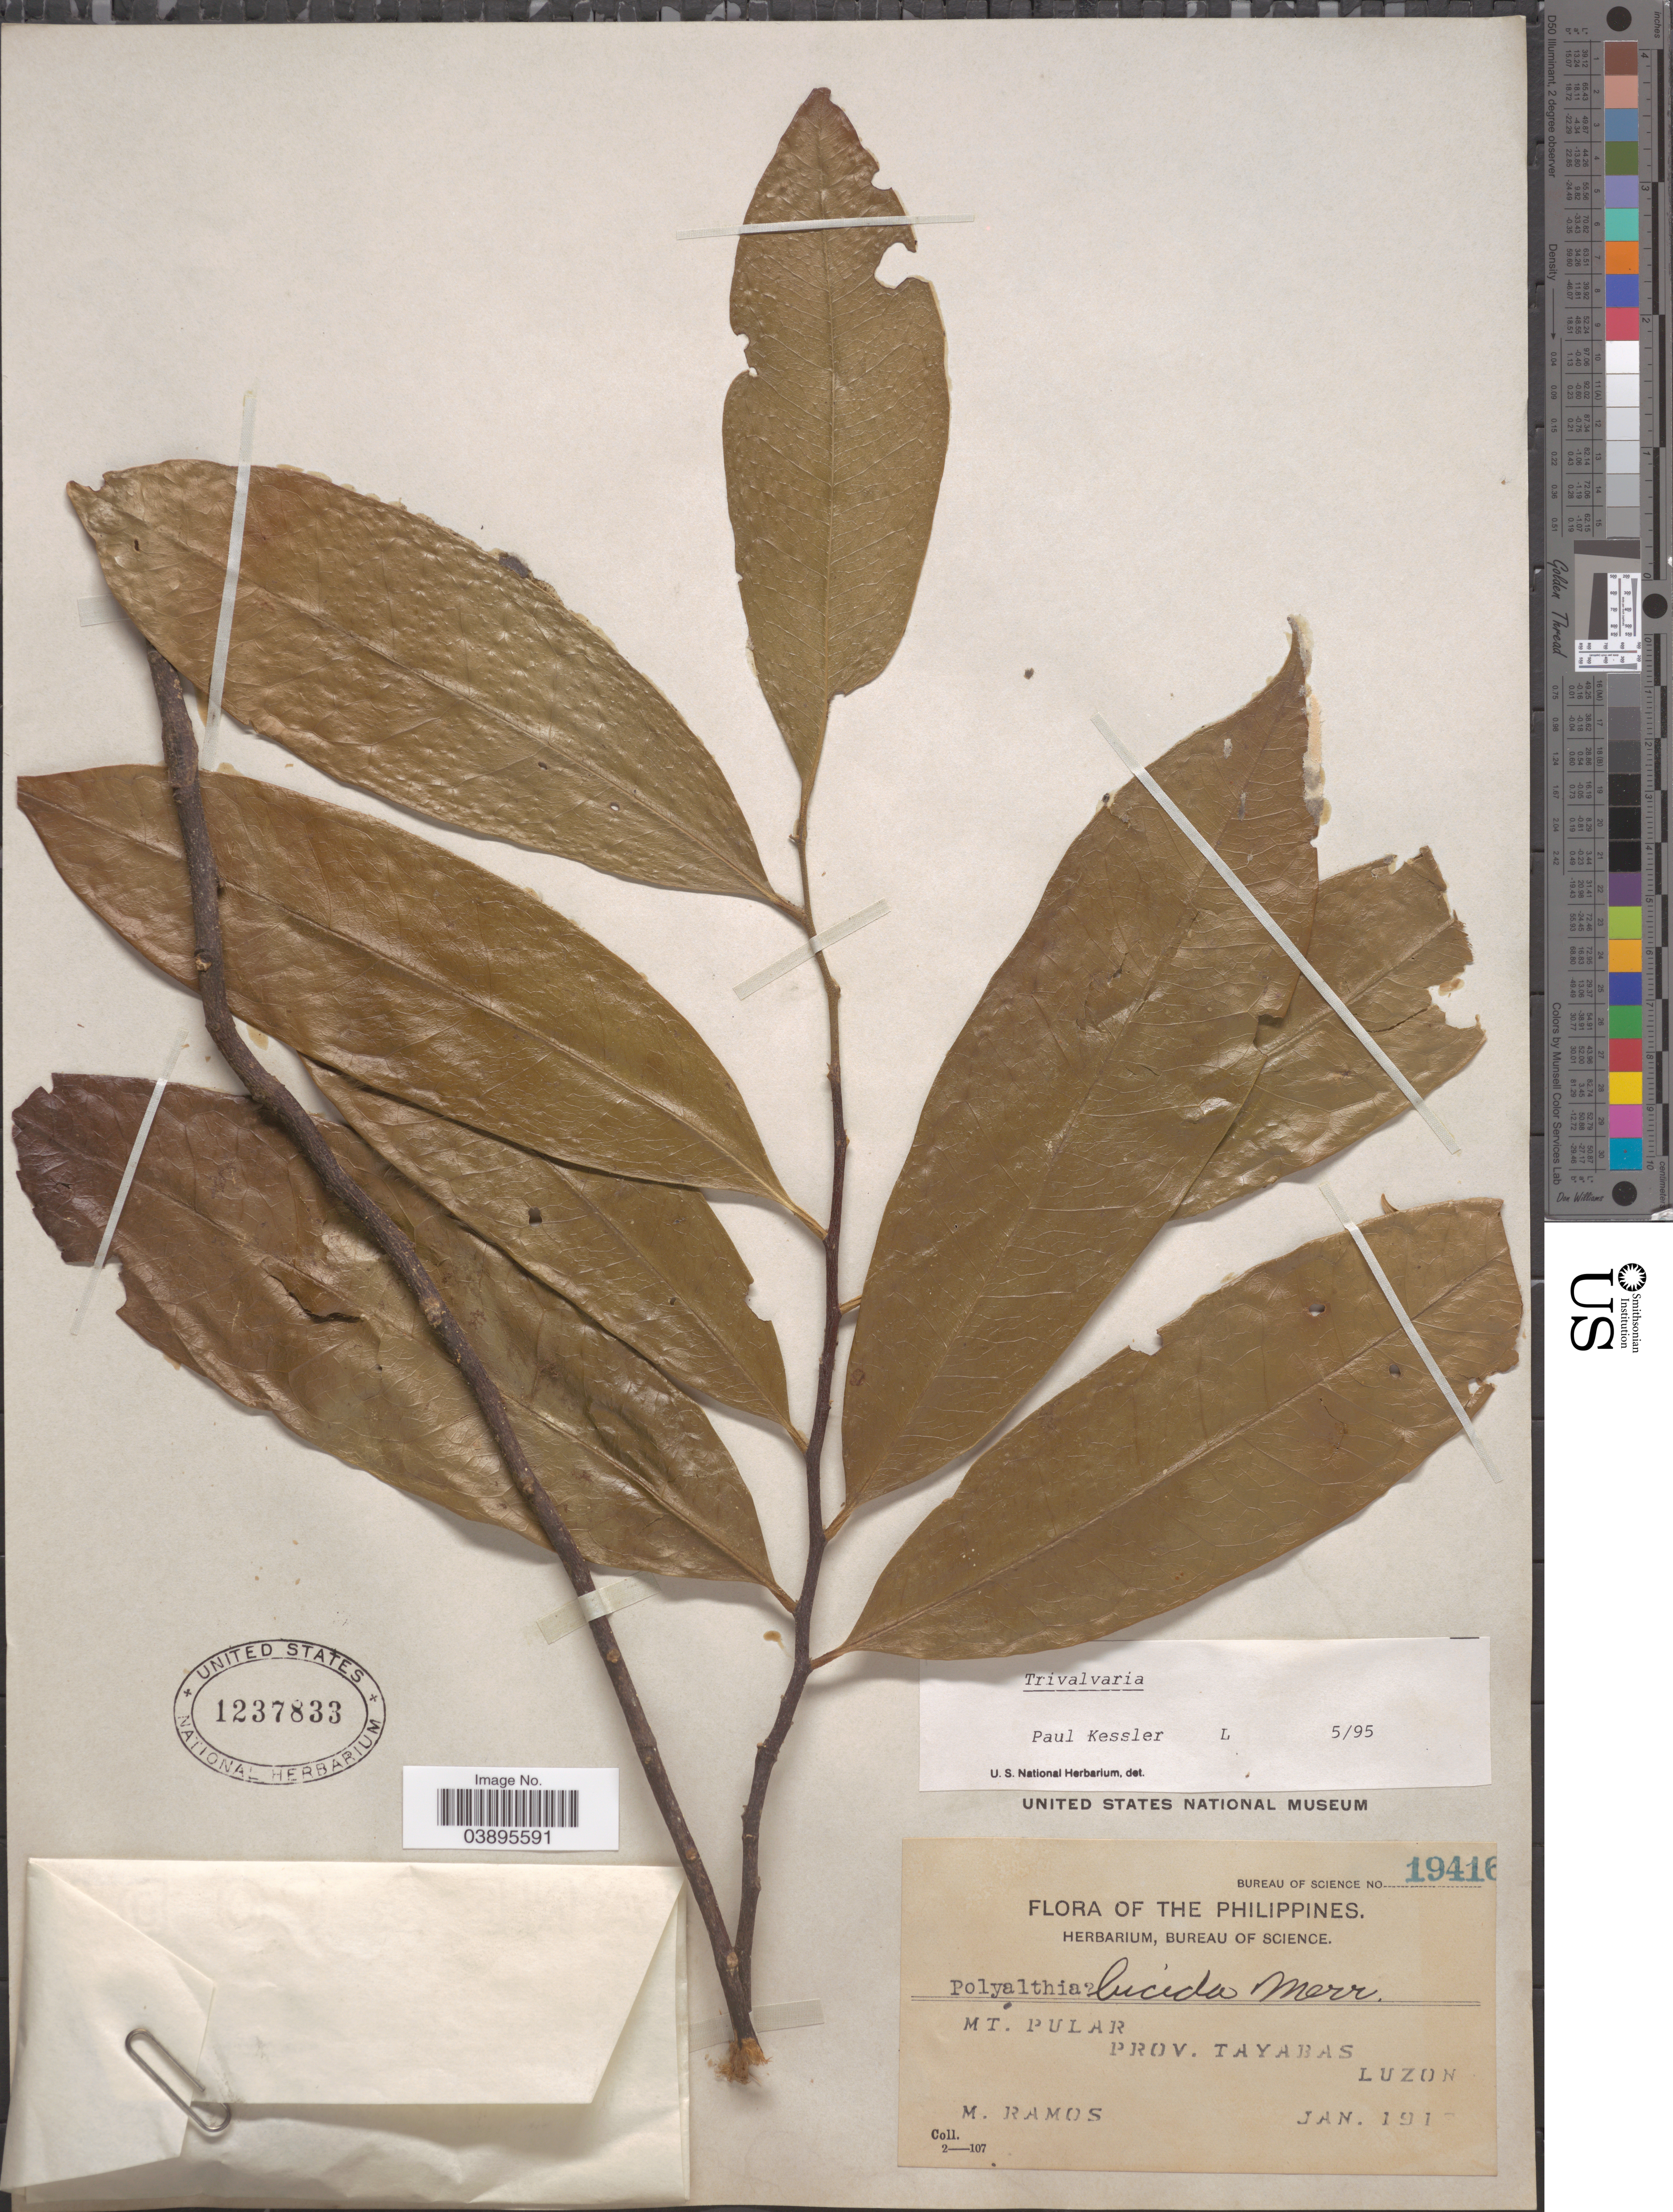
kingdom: Plantae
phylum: Tracheophyta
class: Magnoliopsida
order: Magnoliales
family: Annonaceae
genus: Trivalvaria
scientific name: Trivalvaria sp.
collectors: M. Ramos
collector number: Bureau of Science 19416*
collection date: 1917-01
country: Philippines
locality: Mt. Pular. Prov. Tayabas, Luzon.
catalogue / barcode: US 1237833